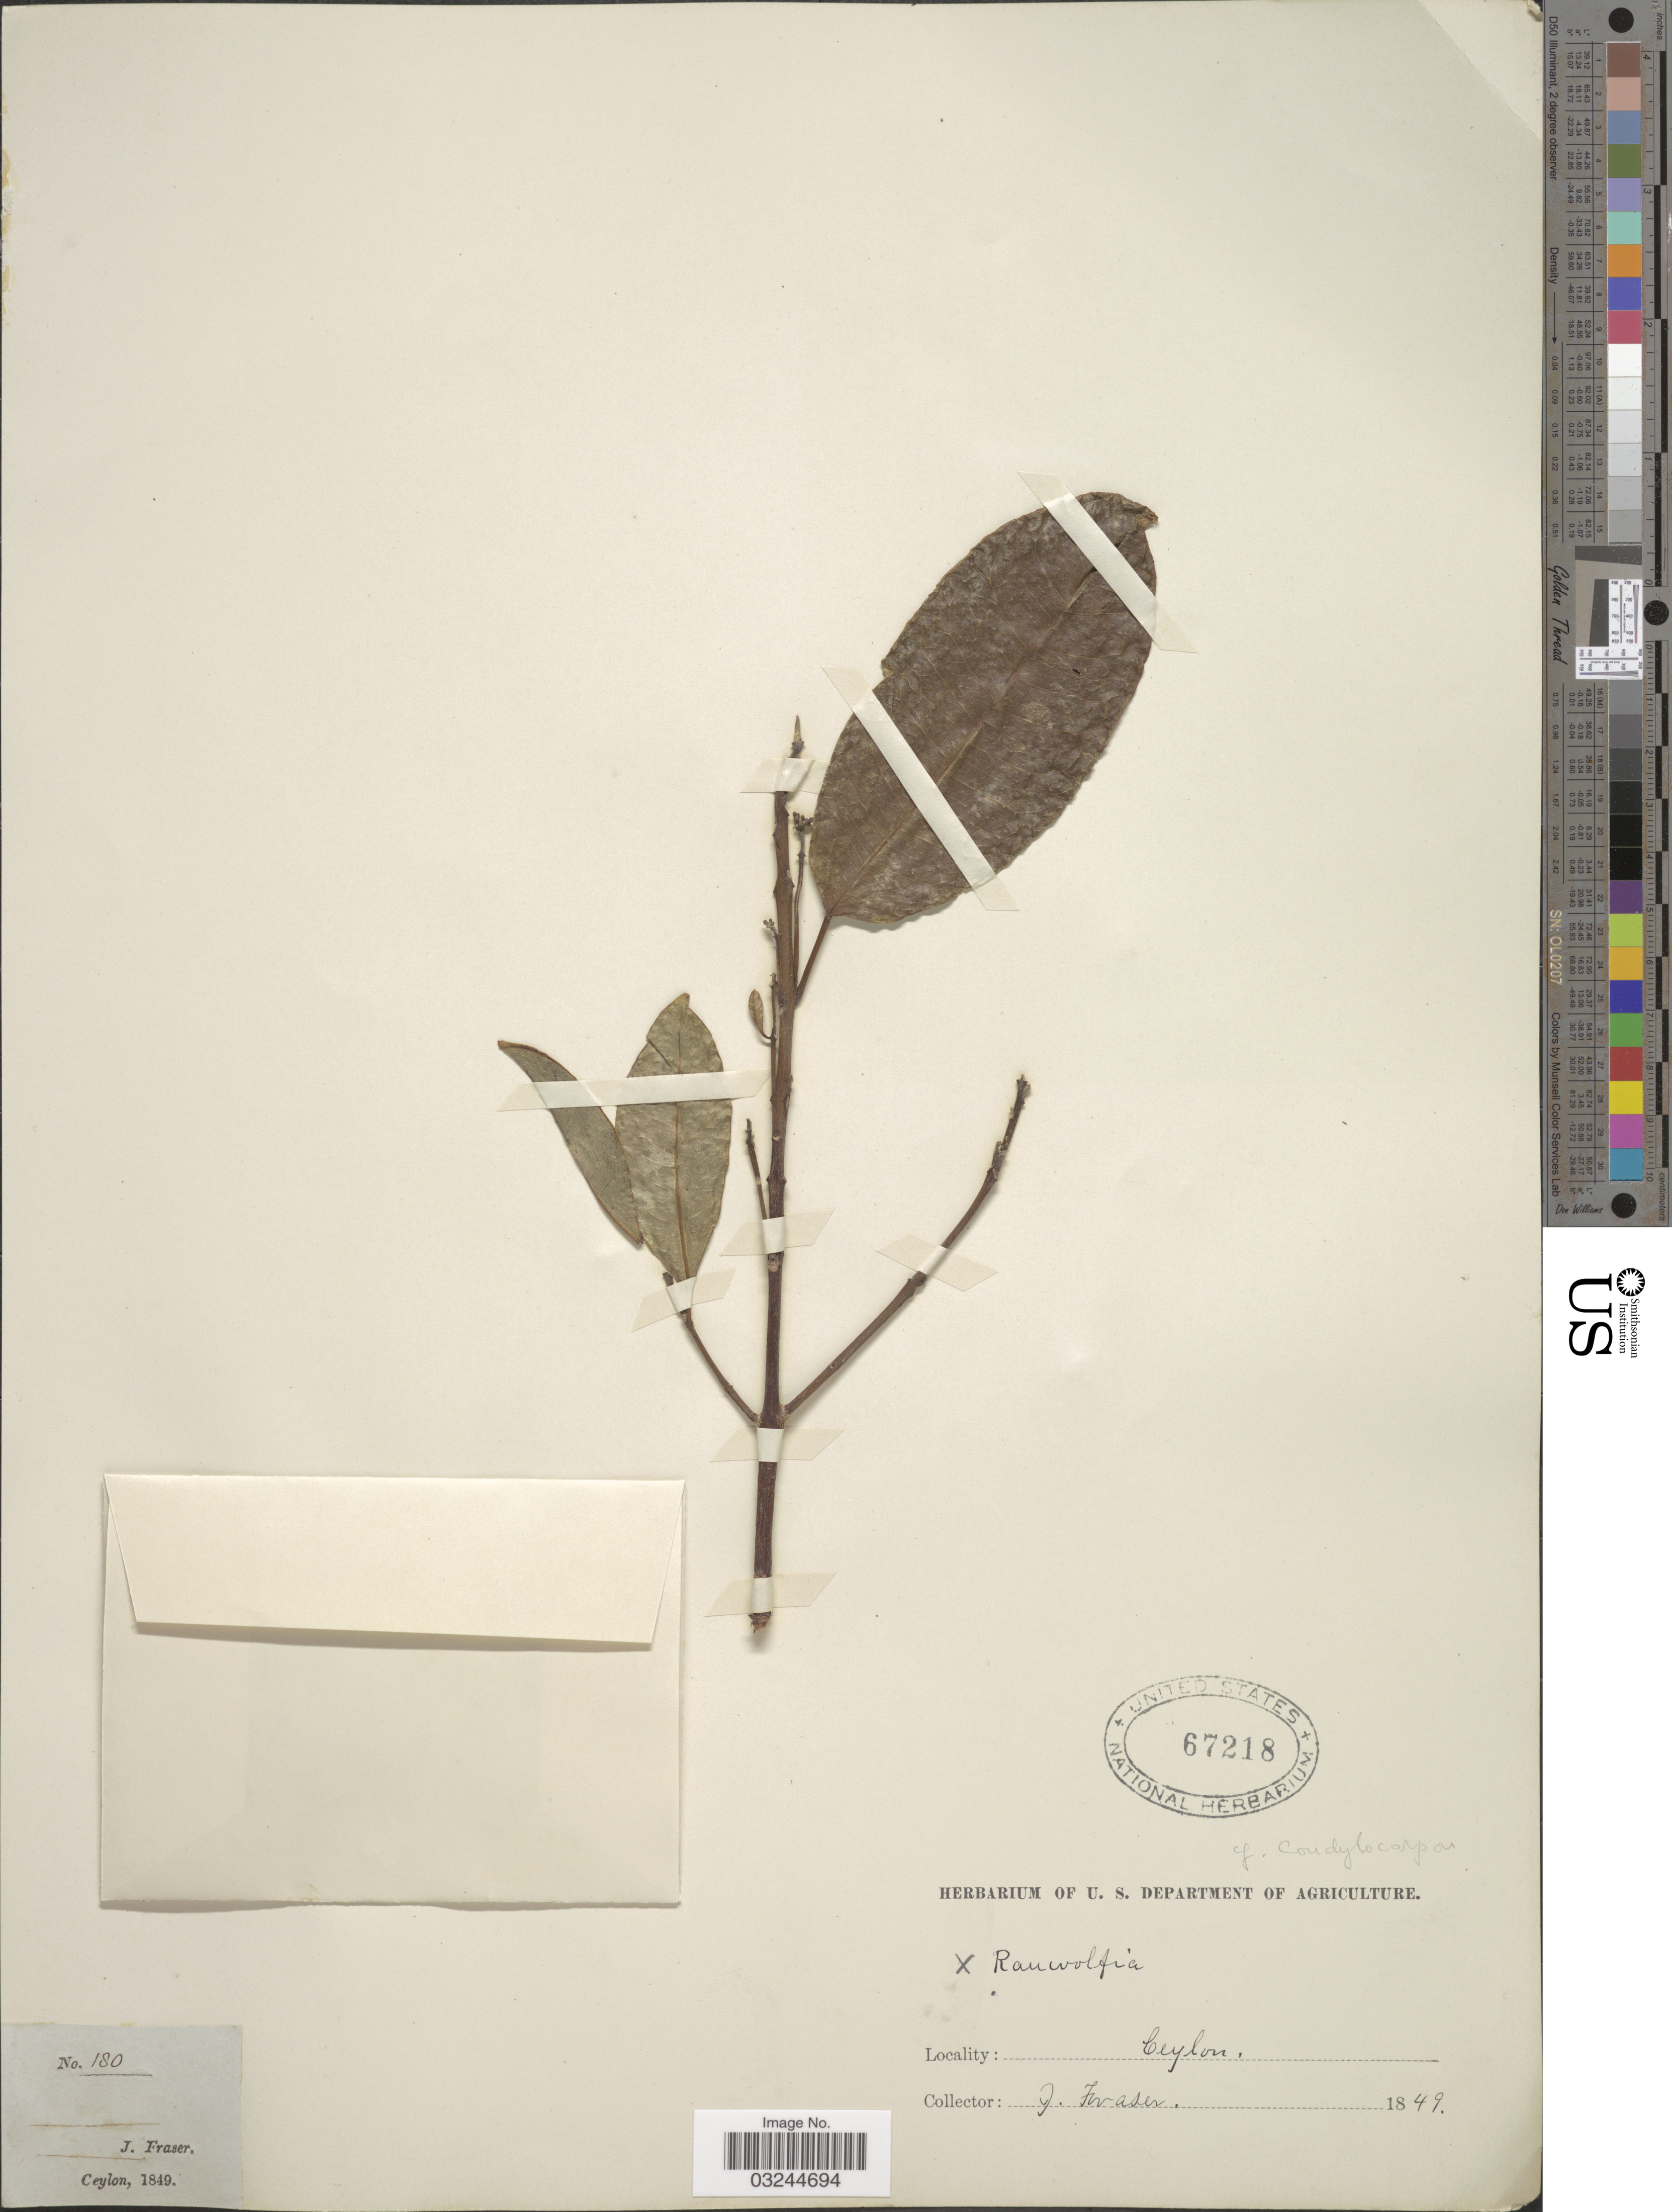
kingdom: Plantae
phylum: Tracheophyta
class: Magnoliopsida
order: Gentianales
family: Apocynaceae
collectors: J. Fraser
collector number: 180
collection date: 1849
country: Sri Lanka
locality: Ceylon.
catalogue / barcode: US 67218